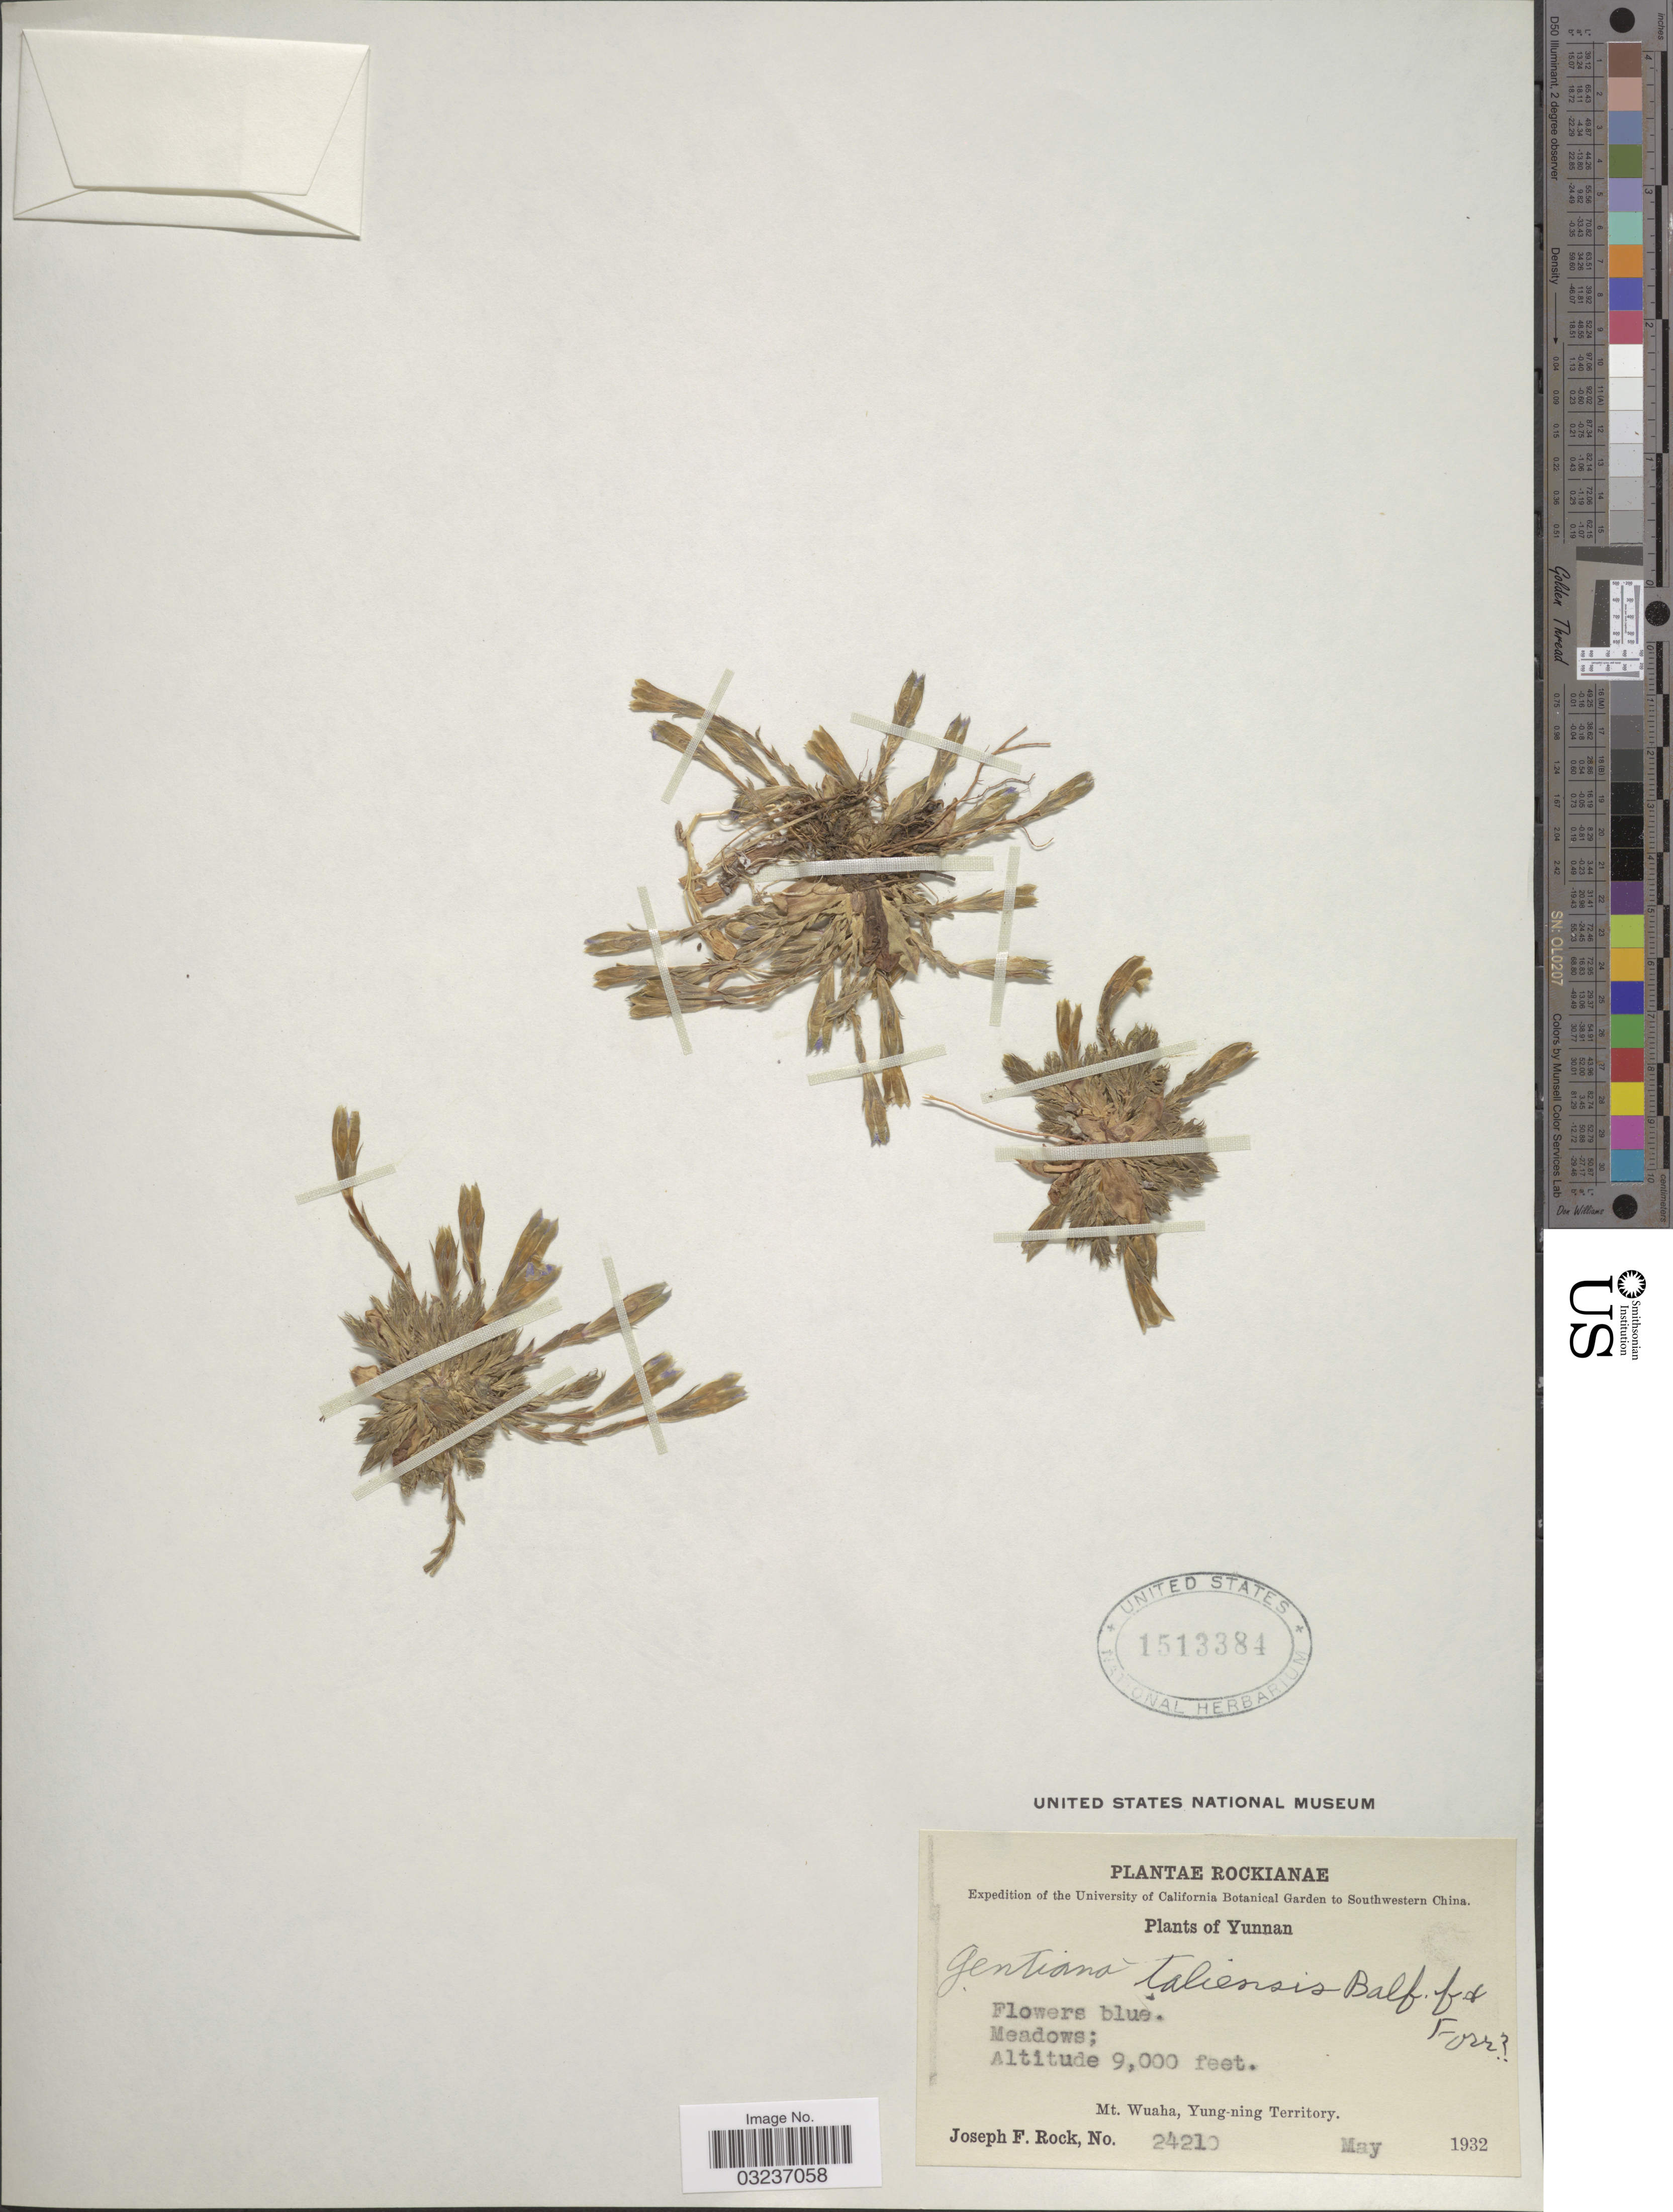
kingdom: Plantae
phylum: Tracheophyta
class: Magnoliopsida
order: Gentianales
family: Gentianaceae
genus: Gentiana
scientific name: Gentiana taliensis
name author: Balf. f. & Forrest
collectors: J. F. Rock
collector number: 24210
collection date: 1932-05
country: China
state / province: Yunnan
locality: Southwestern China, Yunnan, Mt. Wuaha, Yung-ning Territory.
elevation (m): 2743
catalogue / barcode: US 1513384